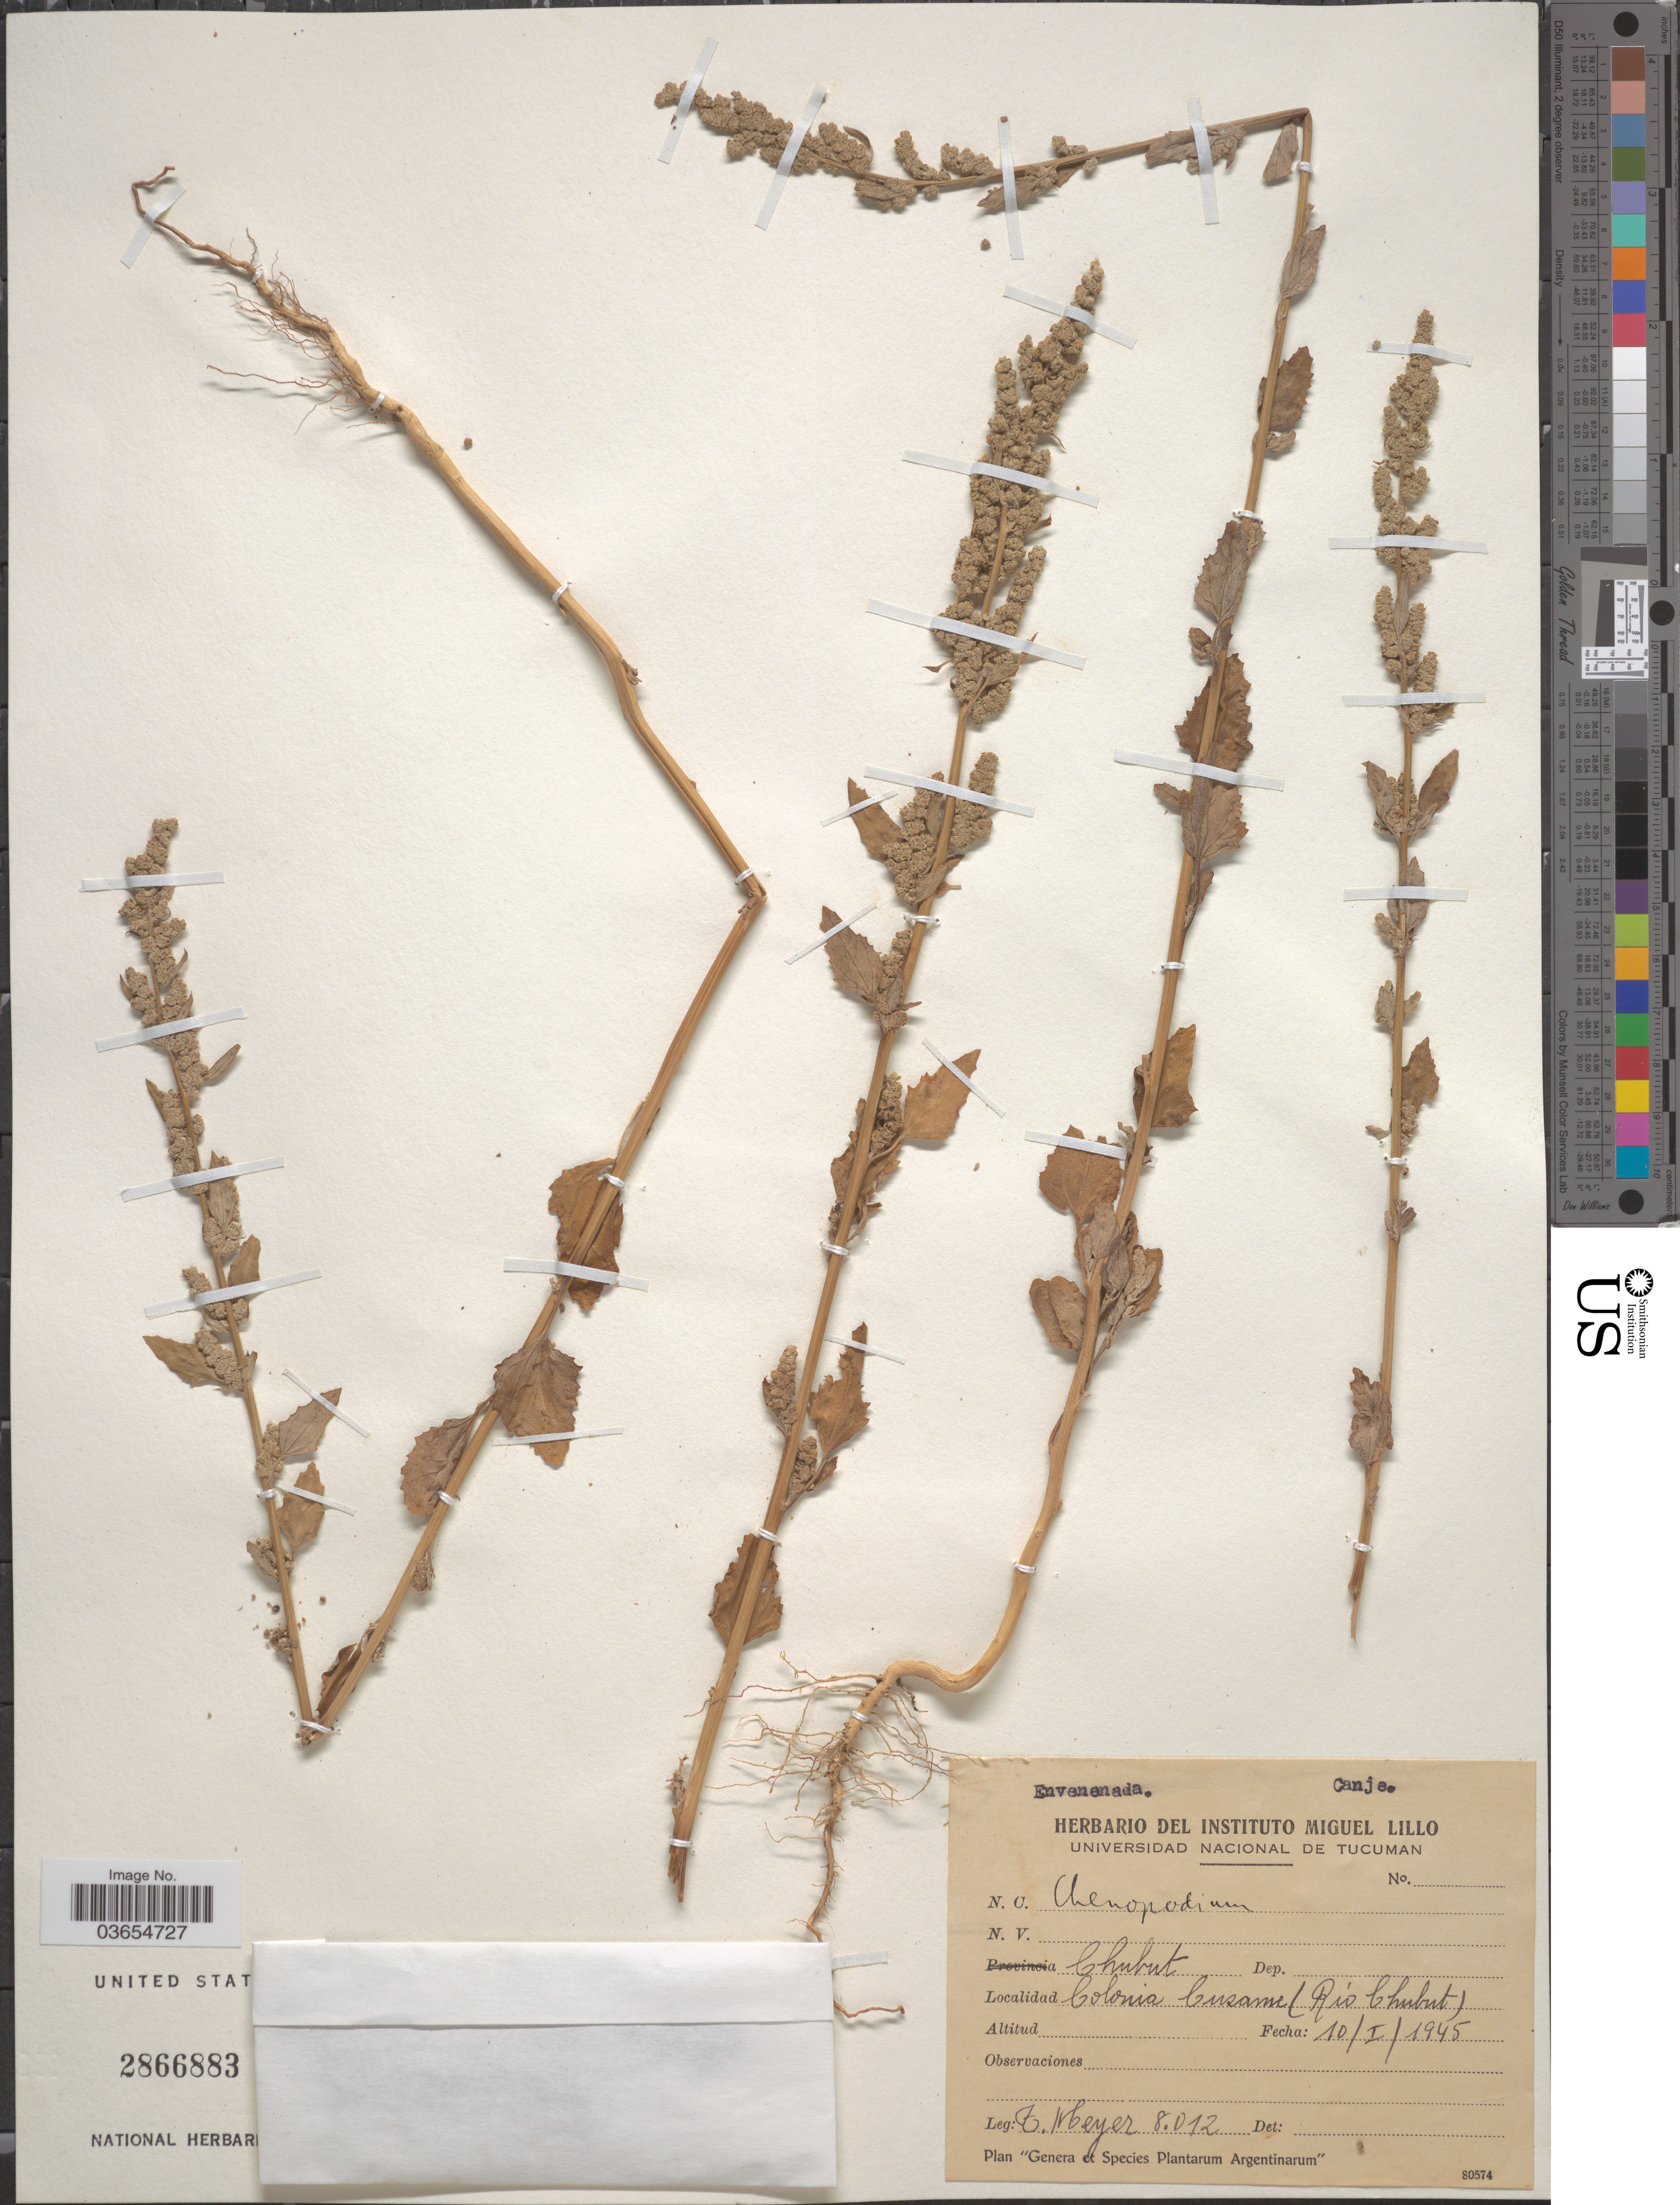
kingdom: Plantae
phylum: Tracheophyta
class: Magnoliopsida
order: Caryophyllales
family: Amaranthaceae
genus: Chenopodium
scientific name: Chenopodium sp.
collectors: T. Meyer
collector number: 8012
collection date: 1945-01-10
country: Argentina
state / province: Chubut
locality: Colonia Cusame (Río Chubut).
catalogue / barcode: US 2866883